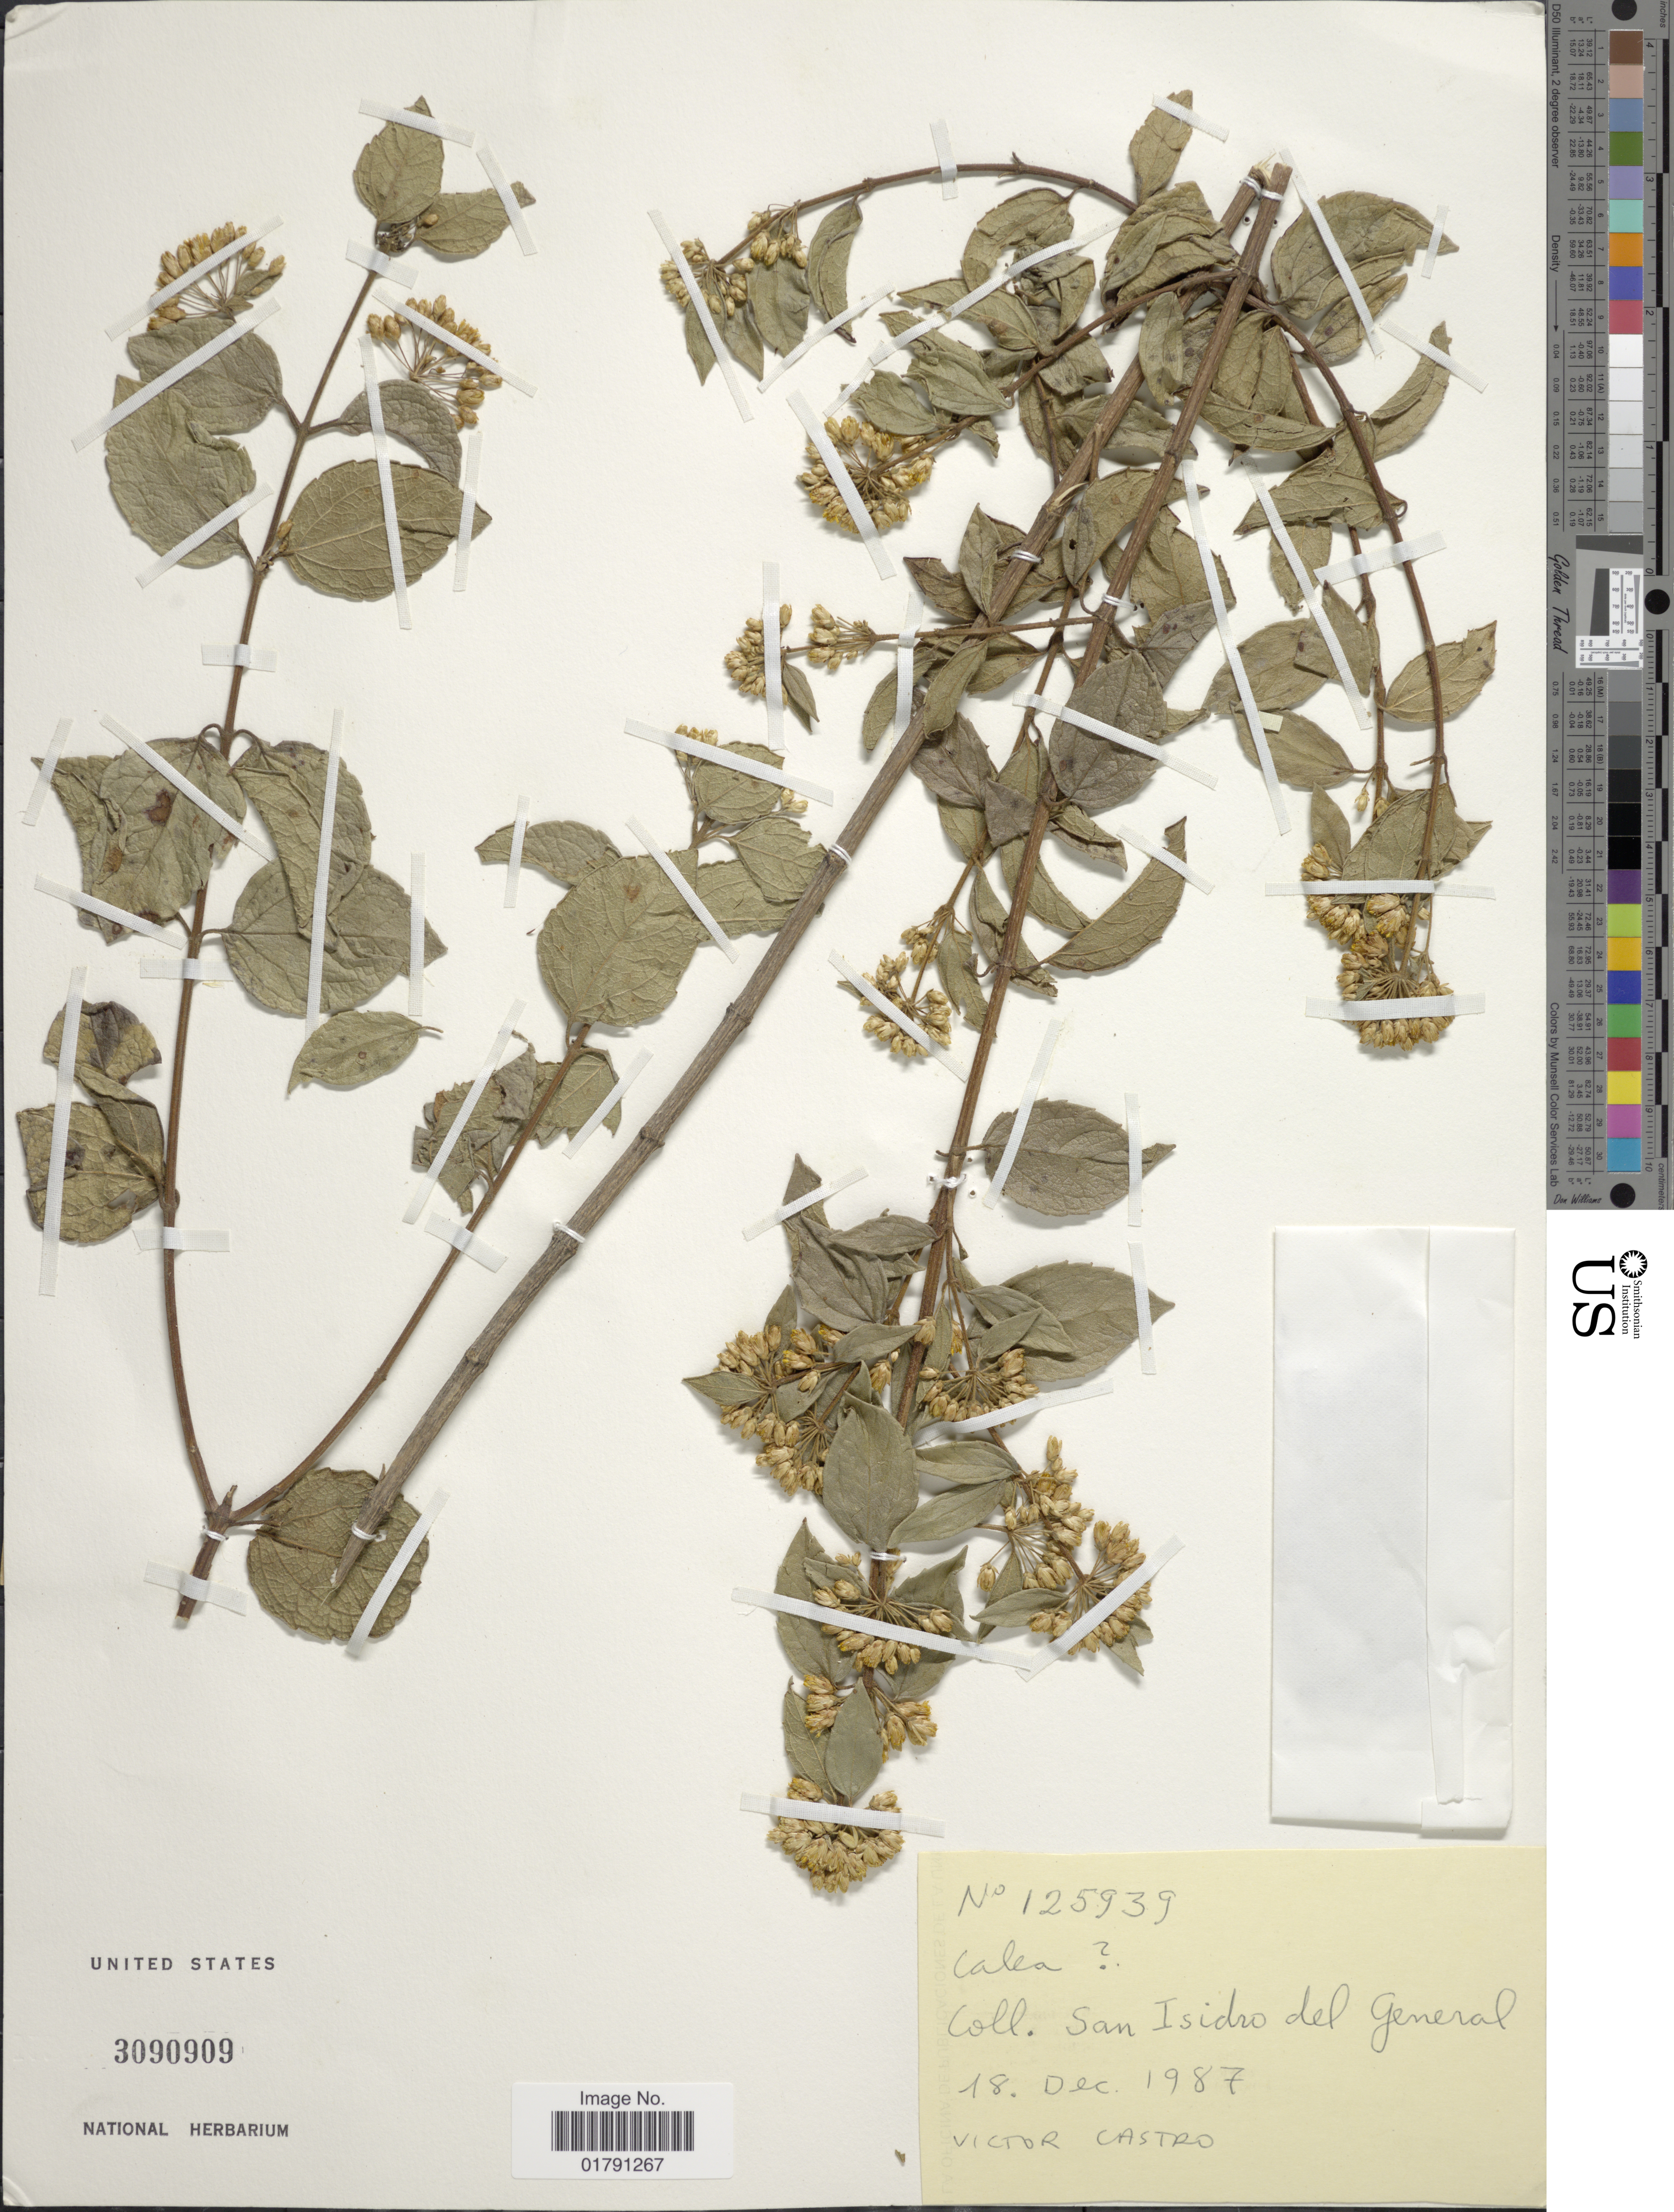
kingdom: Plantae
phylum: Tracheophyta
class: Magnoliopsida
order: Asterales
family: Asteraceae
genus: Calea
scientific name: Calea prunifolia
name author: Kunth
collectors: V. Castro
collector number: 125939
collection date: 1987-12-18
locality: San Isidro del General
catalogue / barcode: US 3090909